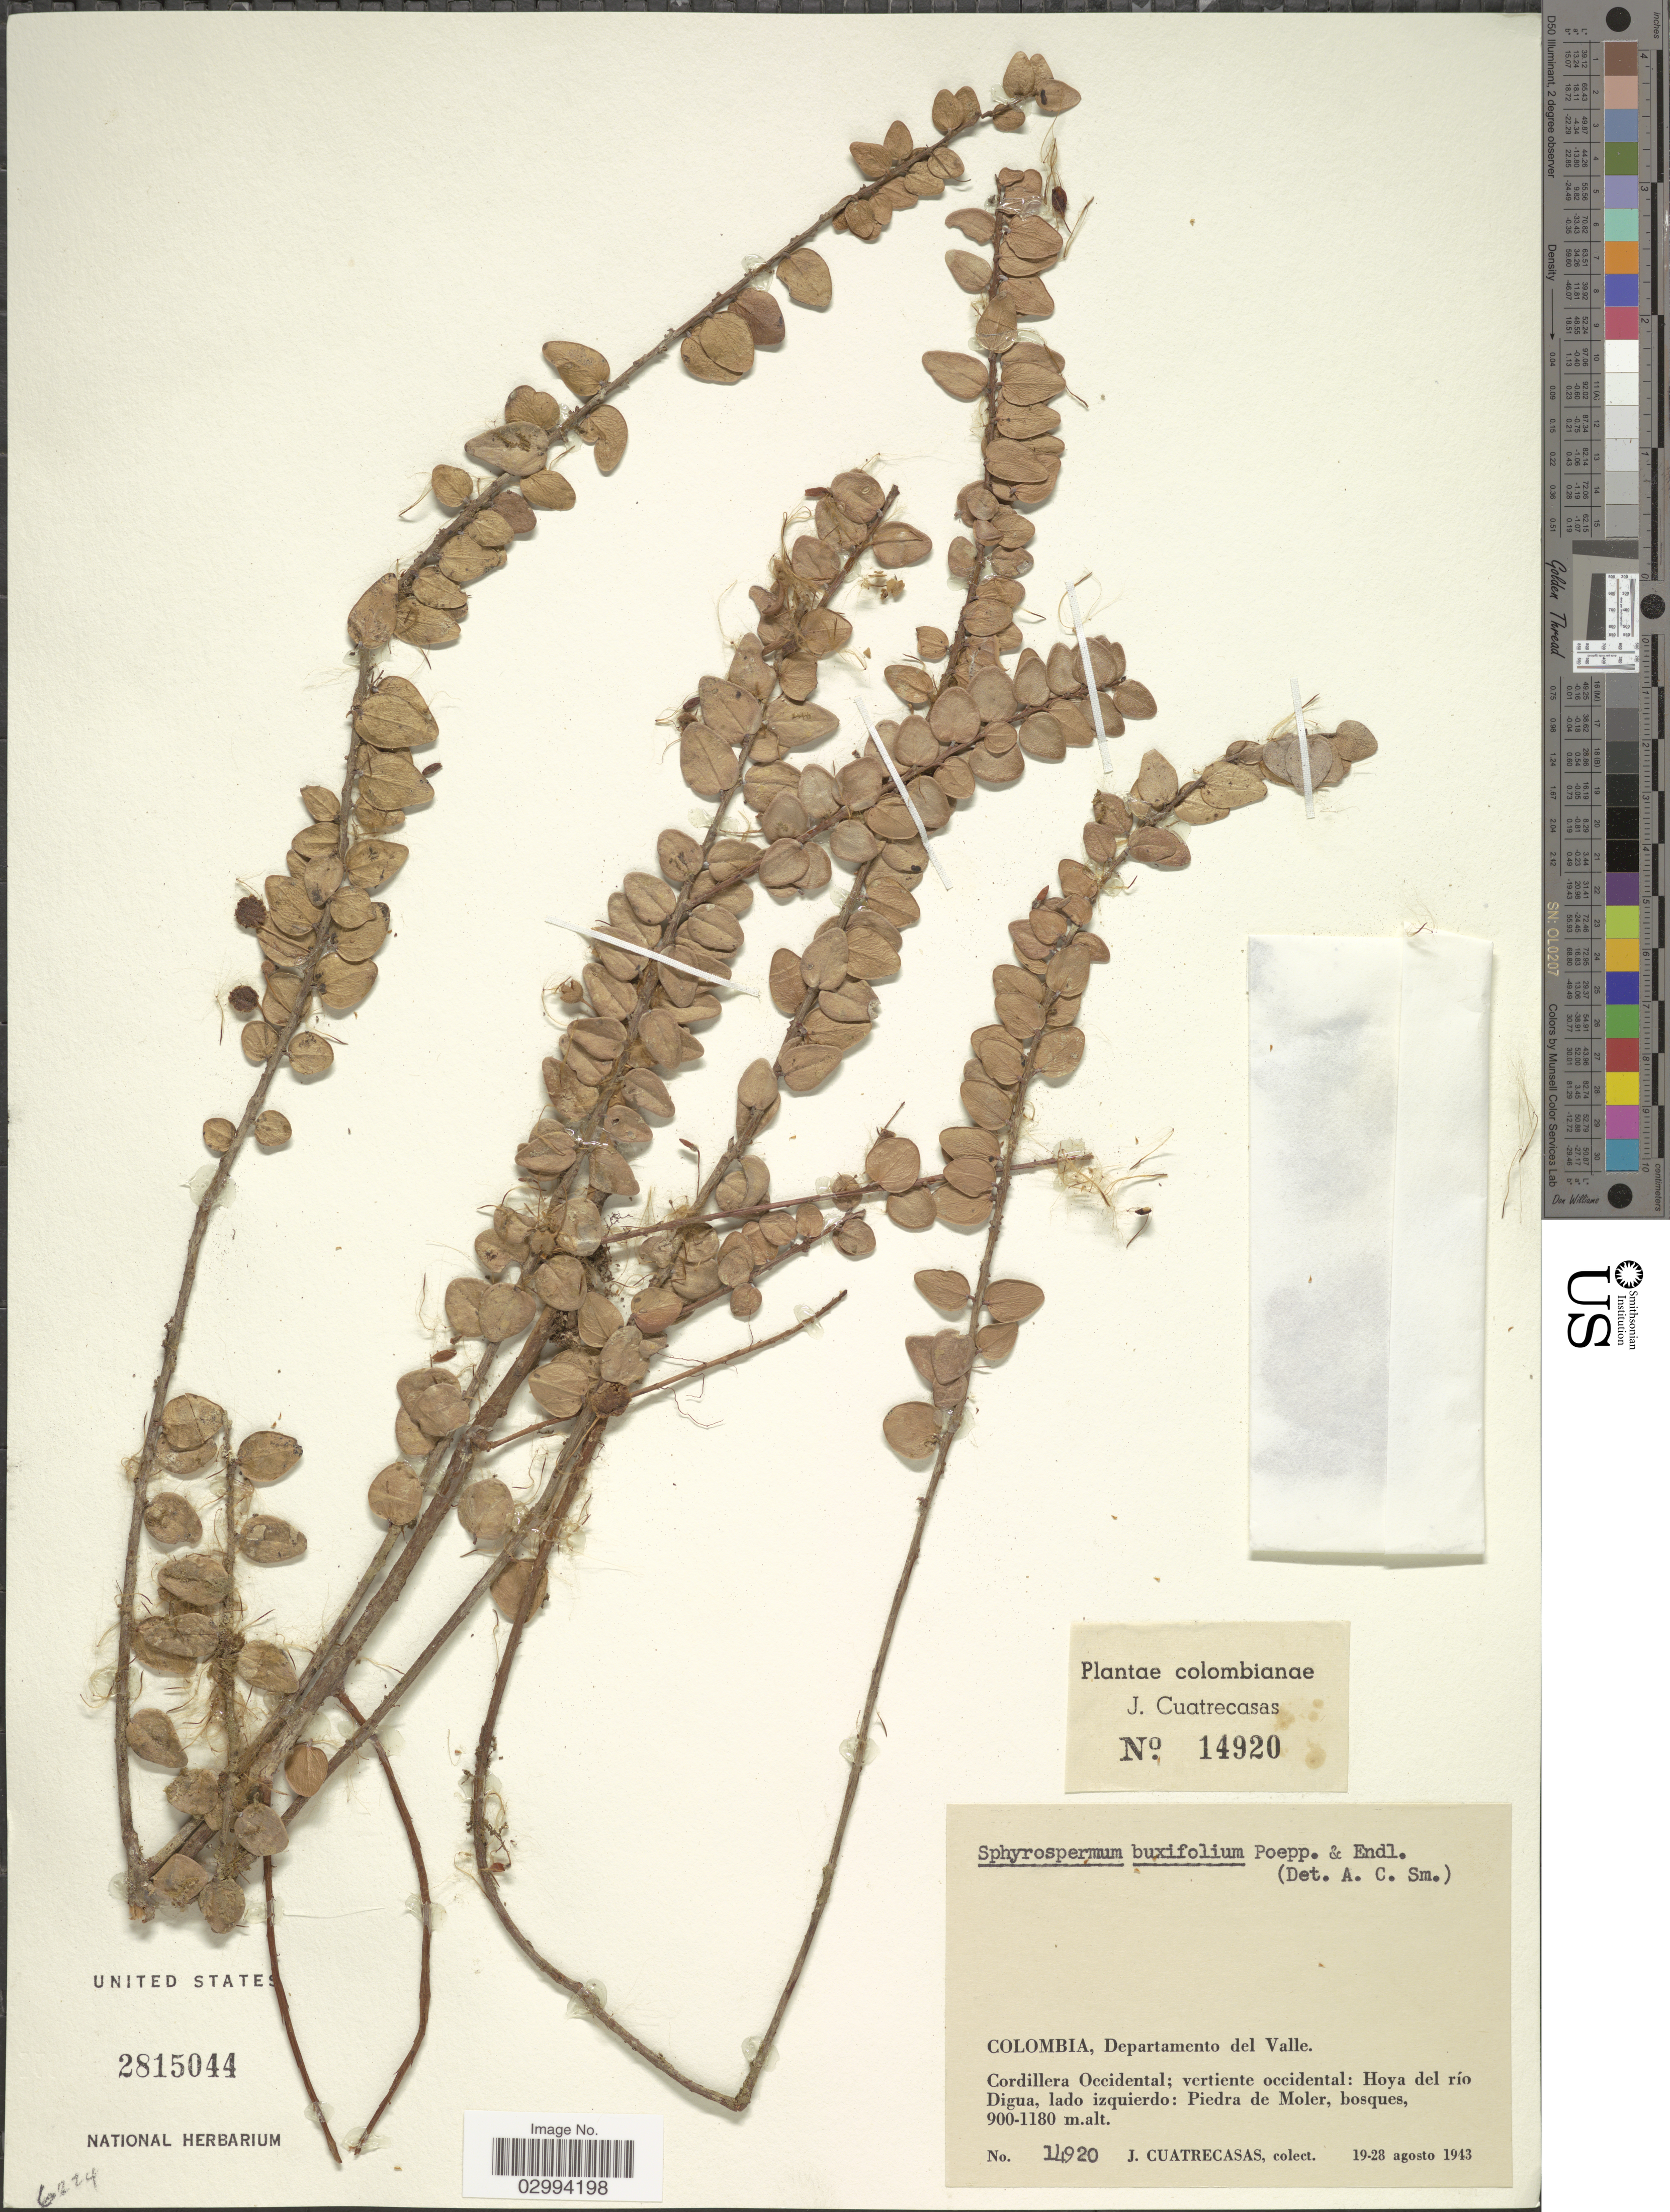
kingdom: Plantae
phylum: Tracheophyta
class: Magnoliopsida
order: Ericales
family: Ericaceae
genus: Sphyrospermum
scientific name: Sphyrospermum buxifolium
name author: Poepp. & Endl.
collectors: J. Cuatrecasas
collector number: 14920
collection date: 1943-08-19/1943-08-28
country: Colombia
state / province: Valle del Cauca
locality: Departamento del Valle. Cordillera Occidental; vertiente occidental: Hoya del río Digua, lado izquierdo: Piedra de Moler.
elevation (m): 900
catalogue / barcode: US 2815044